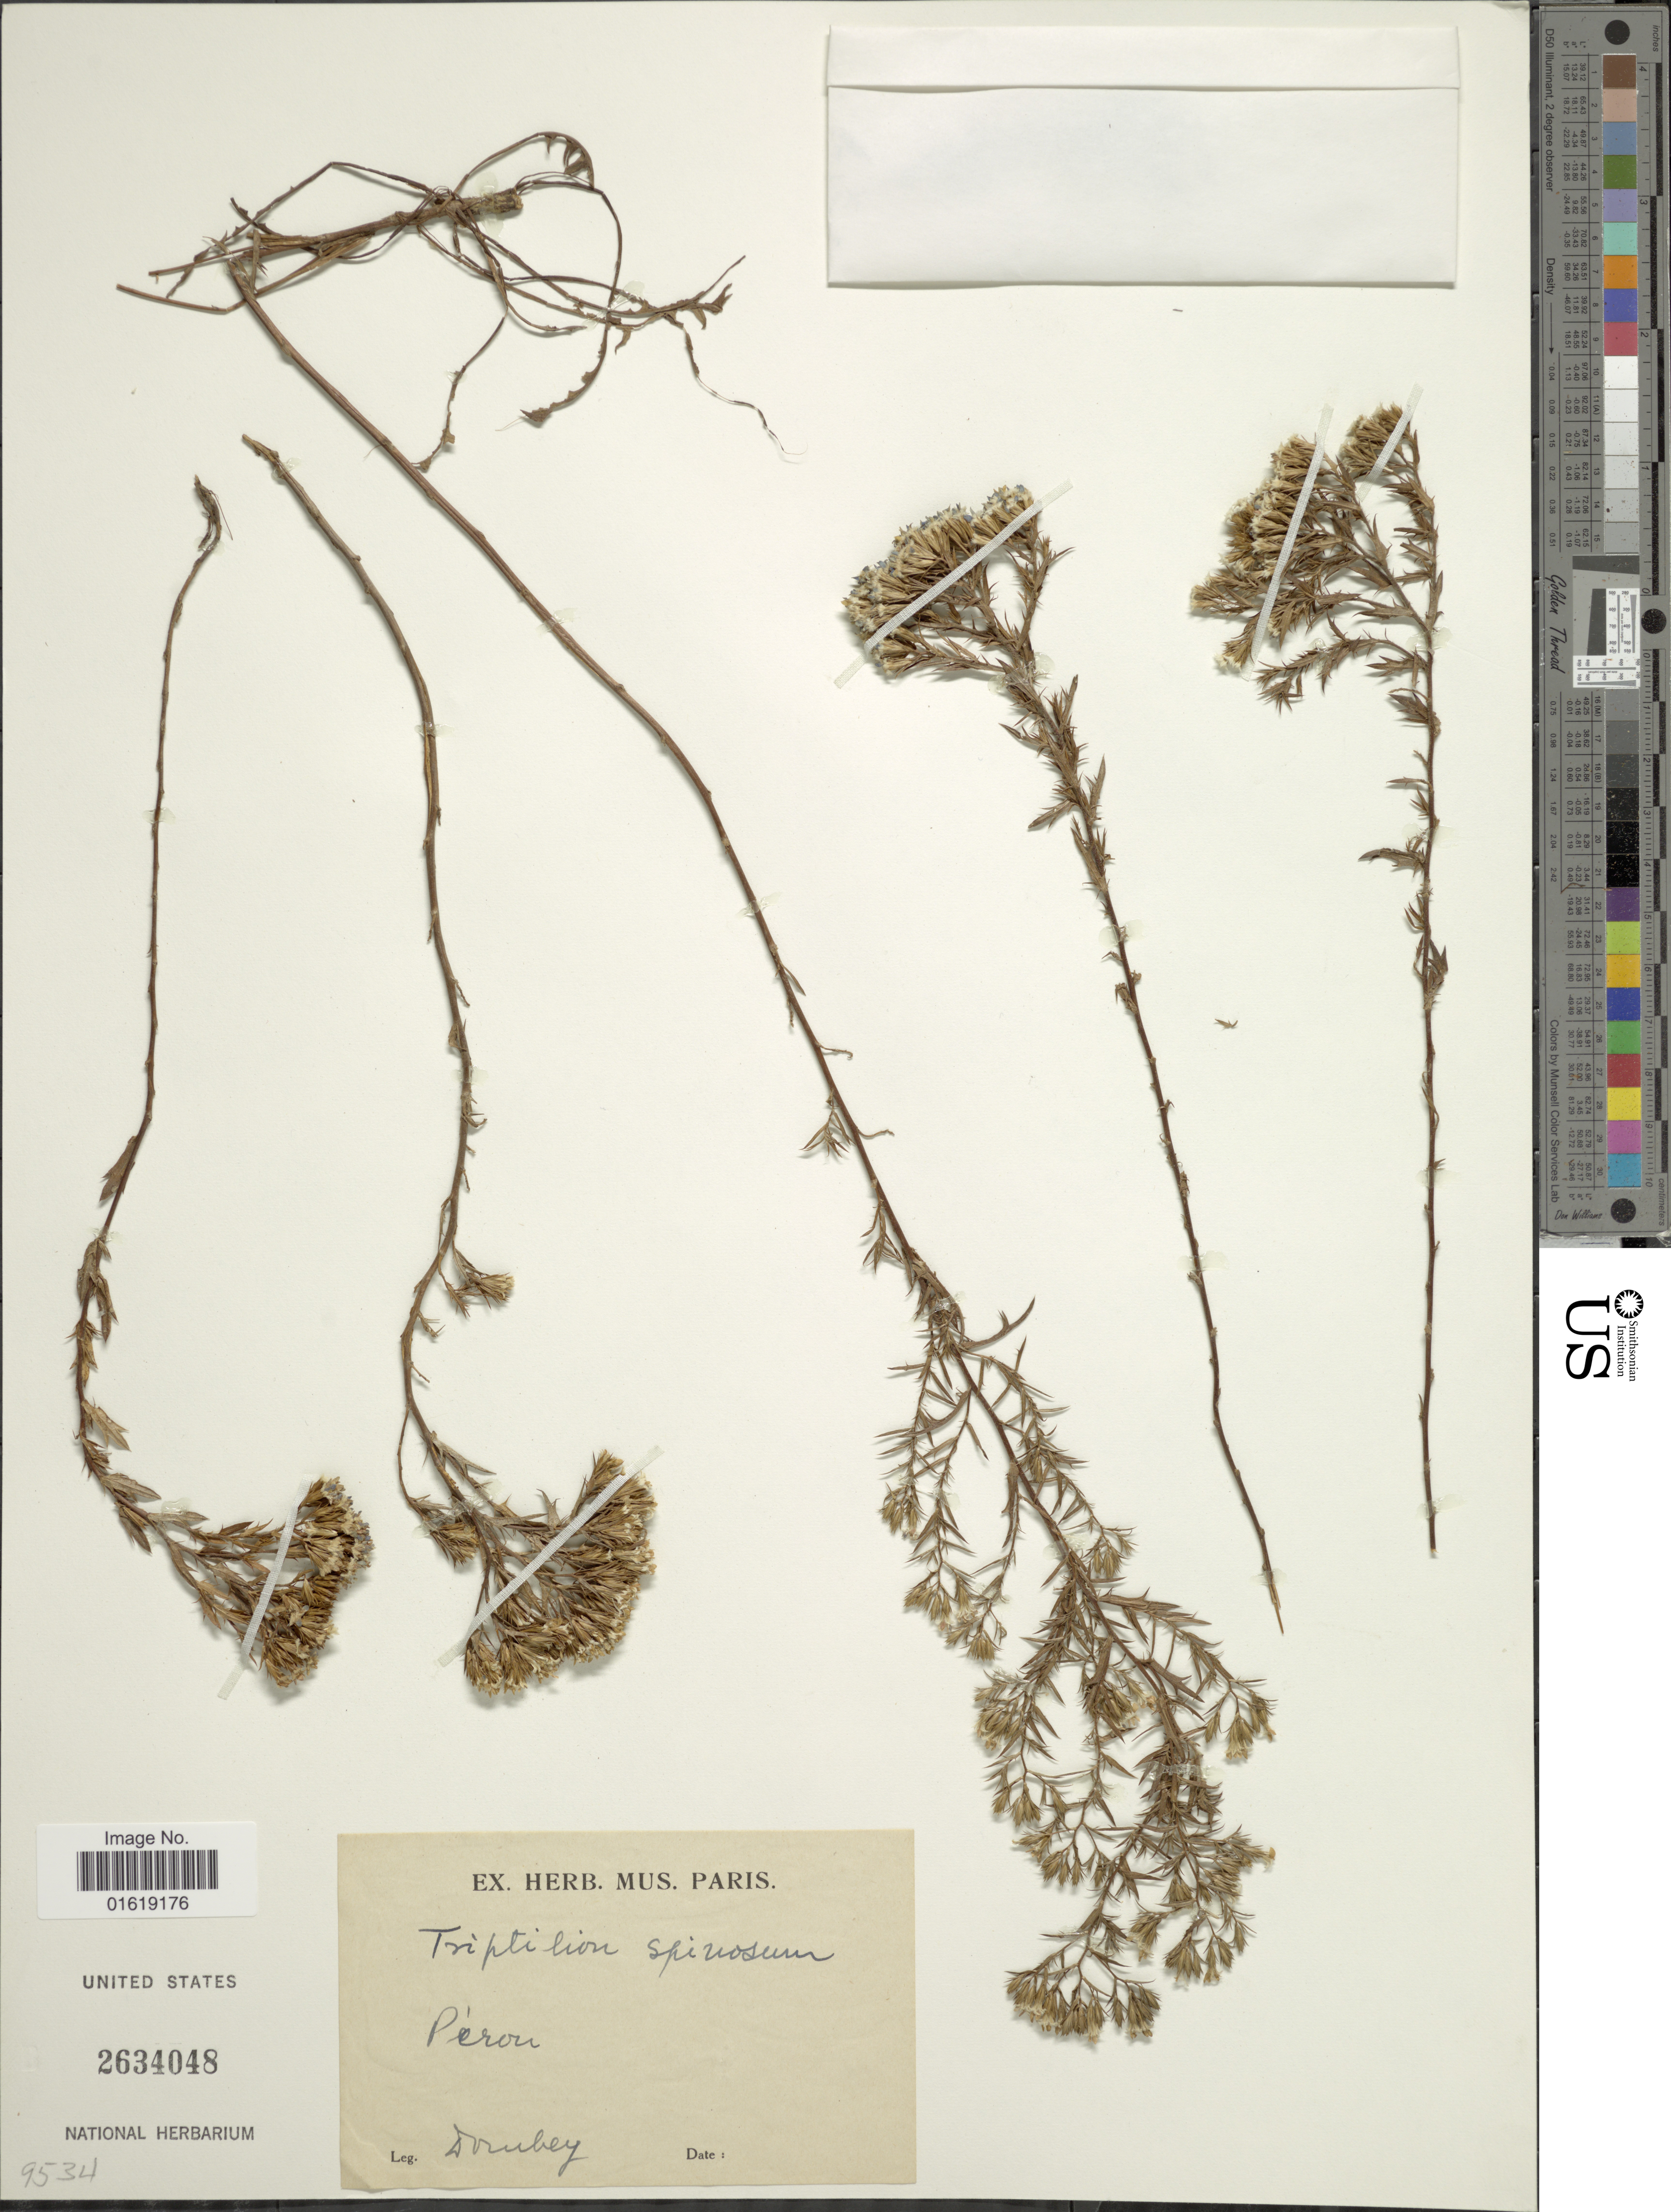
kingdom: Plantae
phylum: Tracheophyta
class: Magnoliopsida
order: Asterales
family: Asteraceae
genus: Triptilion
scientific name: Triptilion spinosum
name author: Ruiz & Pav.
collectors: J. Dombey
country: Peru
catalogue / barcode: US 2634048